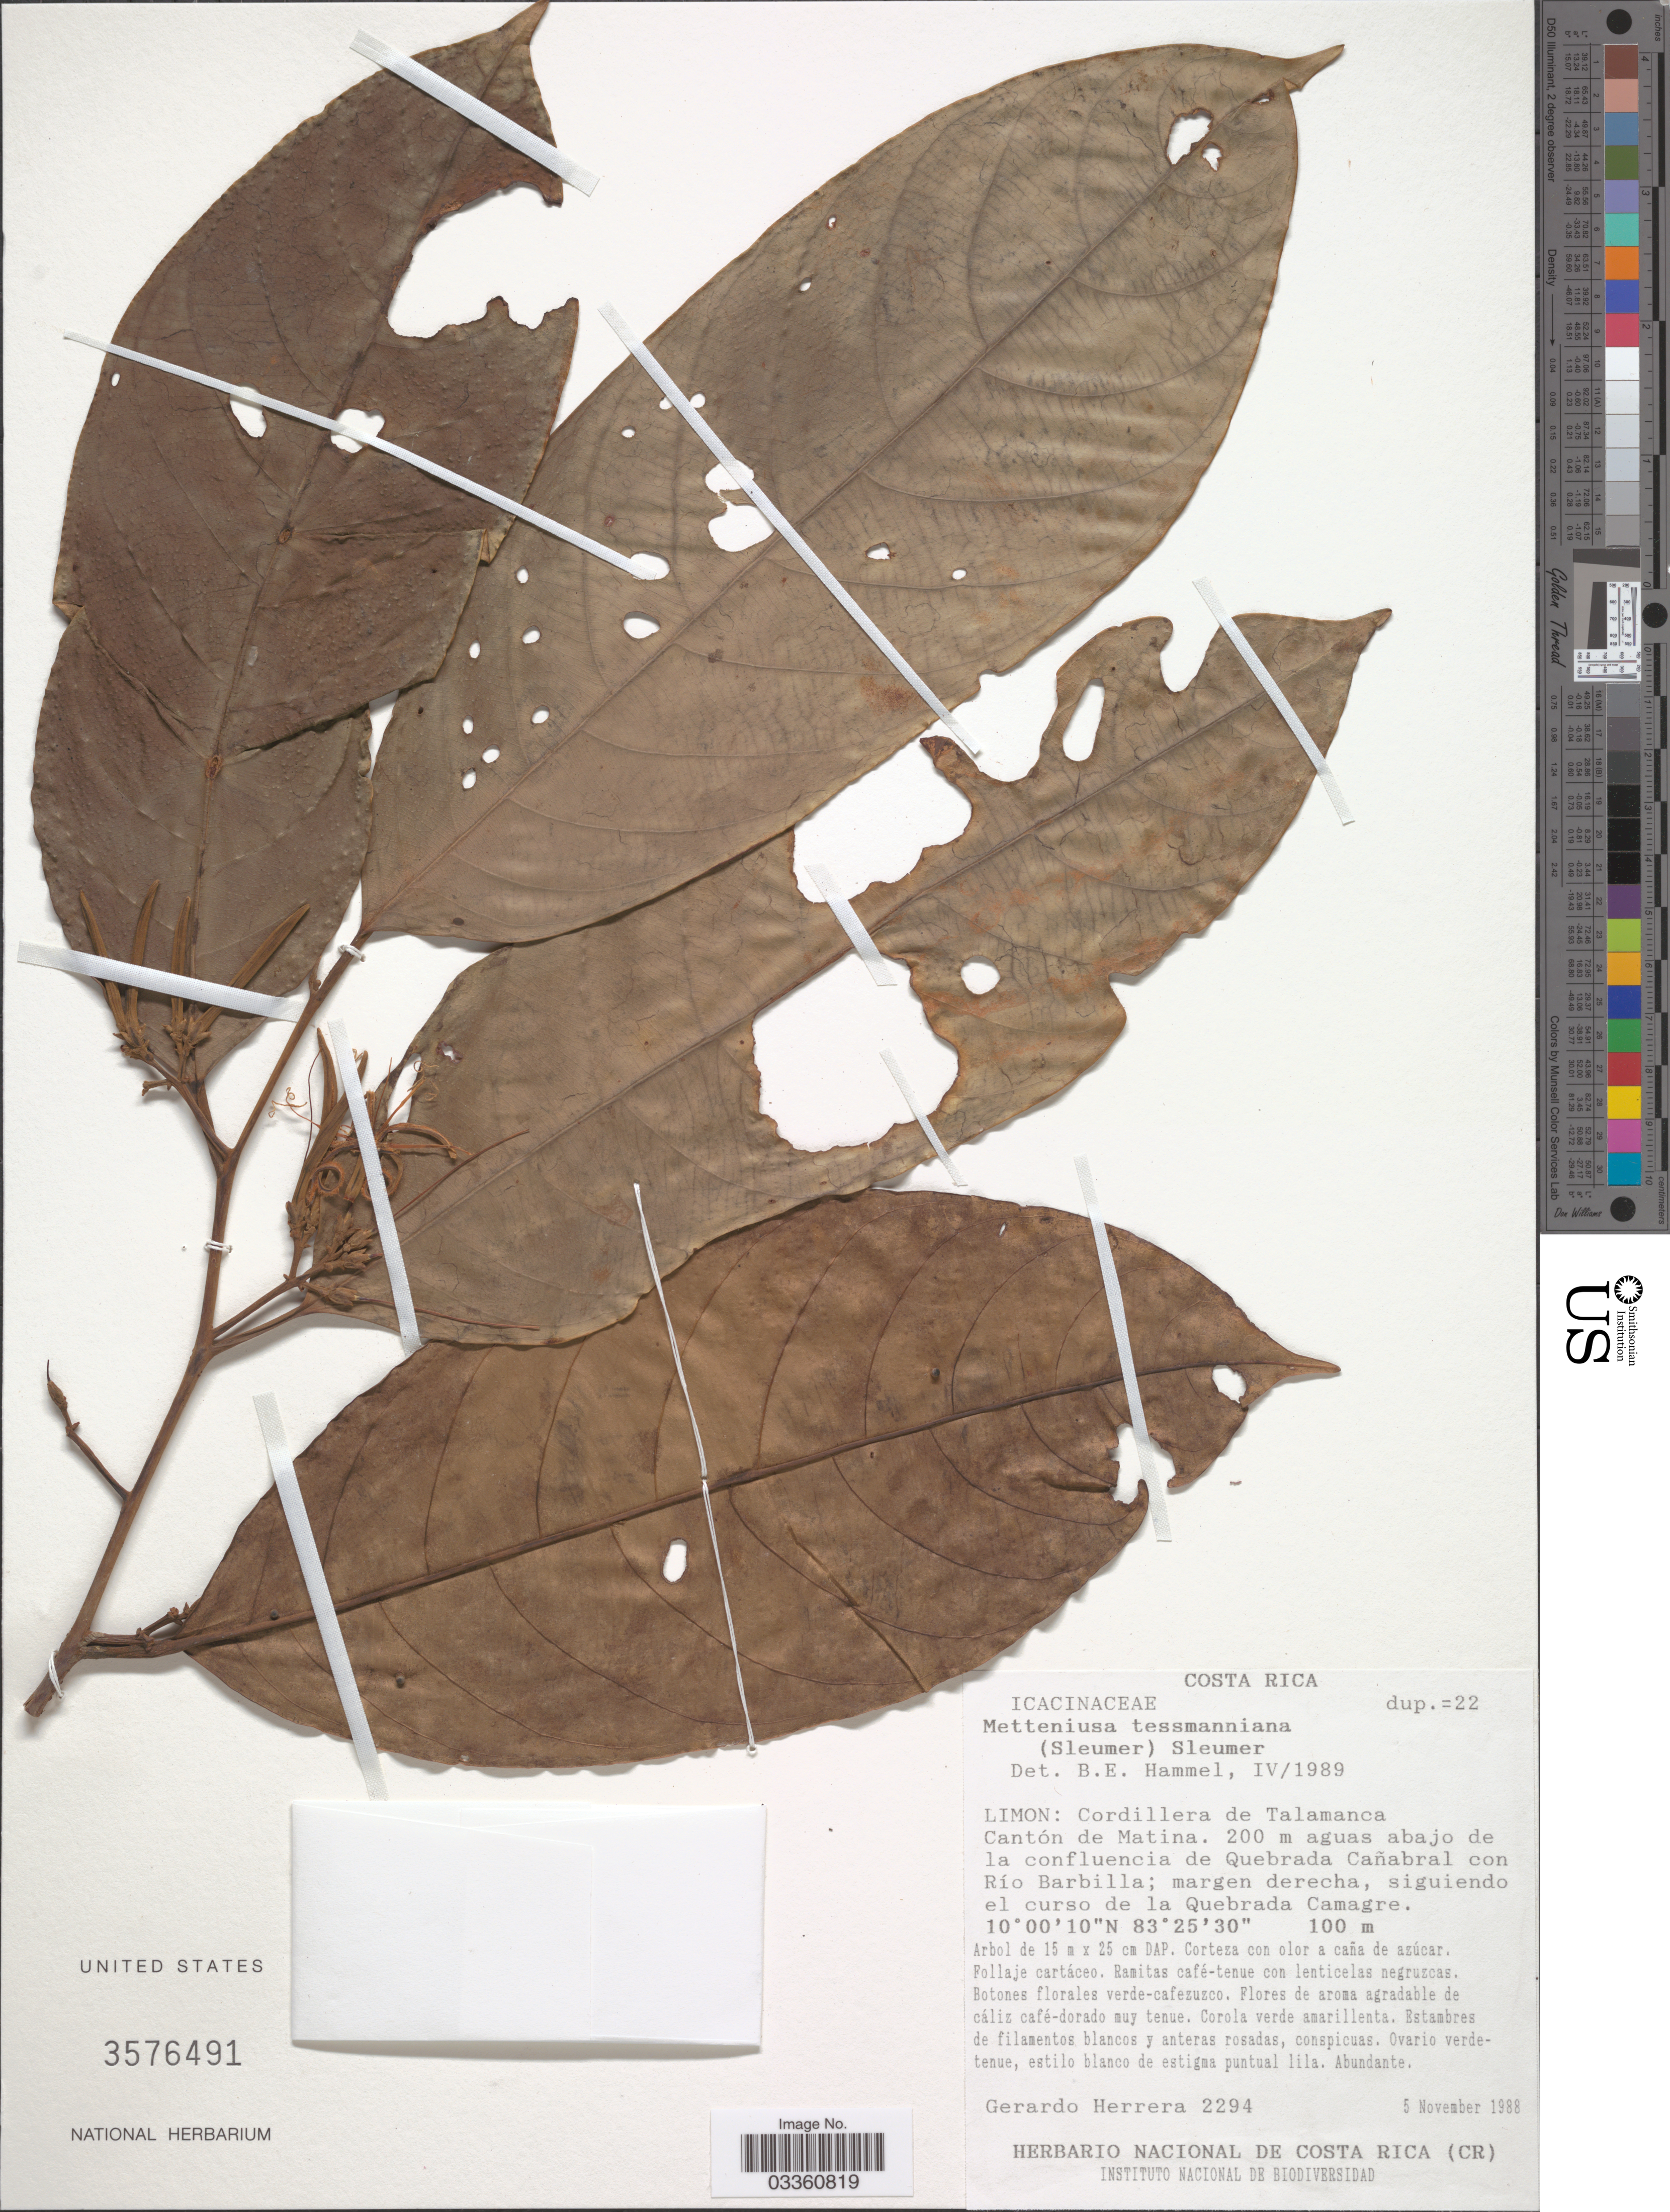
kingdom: Plantae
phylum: Tracheophyta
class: Magnoliopsida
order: Metteniusales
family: Metteniusaceae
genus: Metteniusa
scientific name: Metteniusa tessmanniana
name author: (Sleumer) Sleumer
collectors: G. Herrera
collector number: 2294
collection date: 1988-11-05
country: Costa Rica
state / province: Limón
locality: Cordillera de Talamanca. Cantón de Matina. 200 m aguas abajo de la confluencia de quebrada Cañabral con Río Barbilla; margen derecha, siguiendo el curso de la Quebrada Camagre.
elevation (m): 100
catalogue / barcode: US 3576491